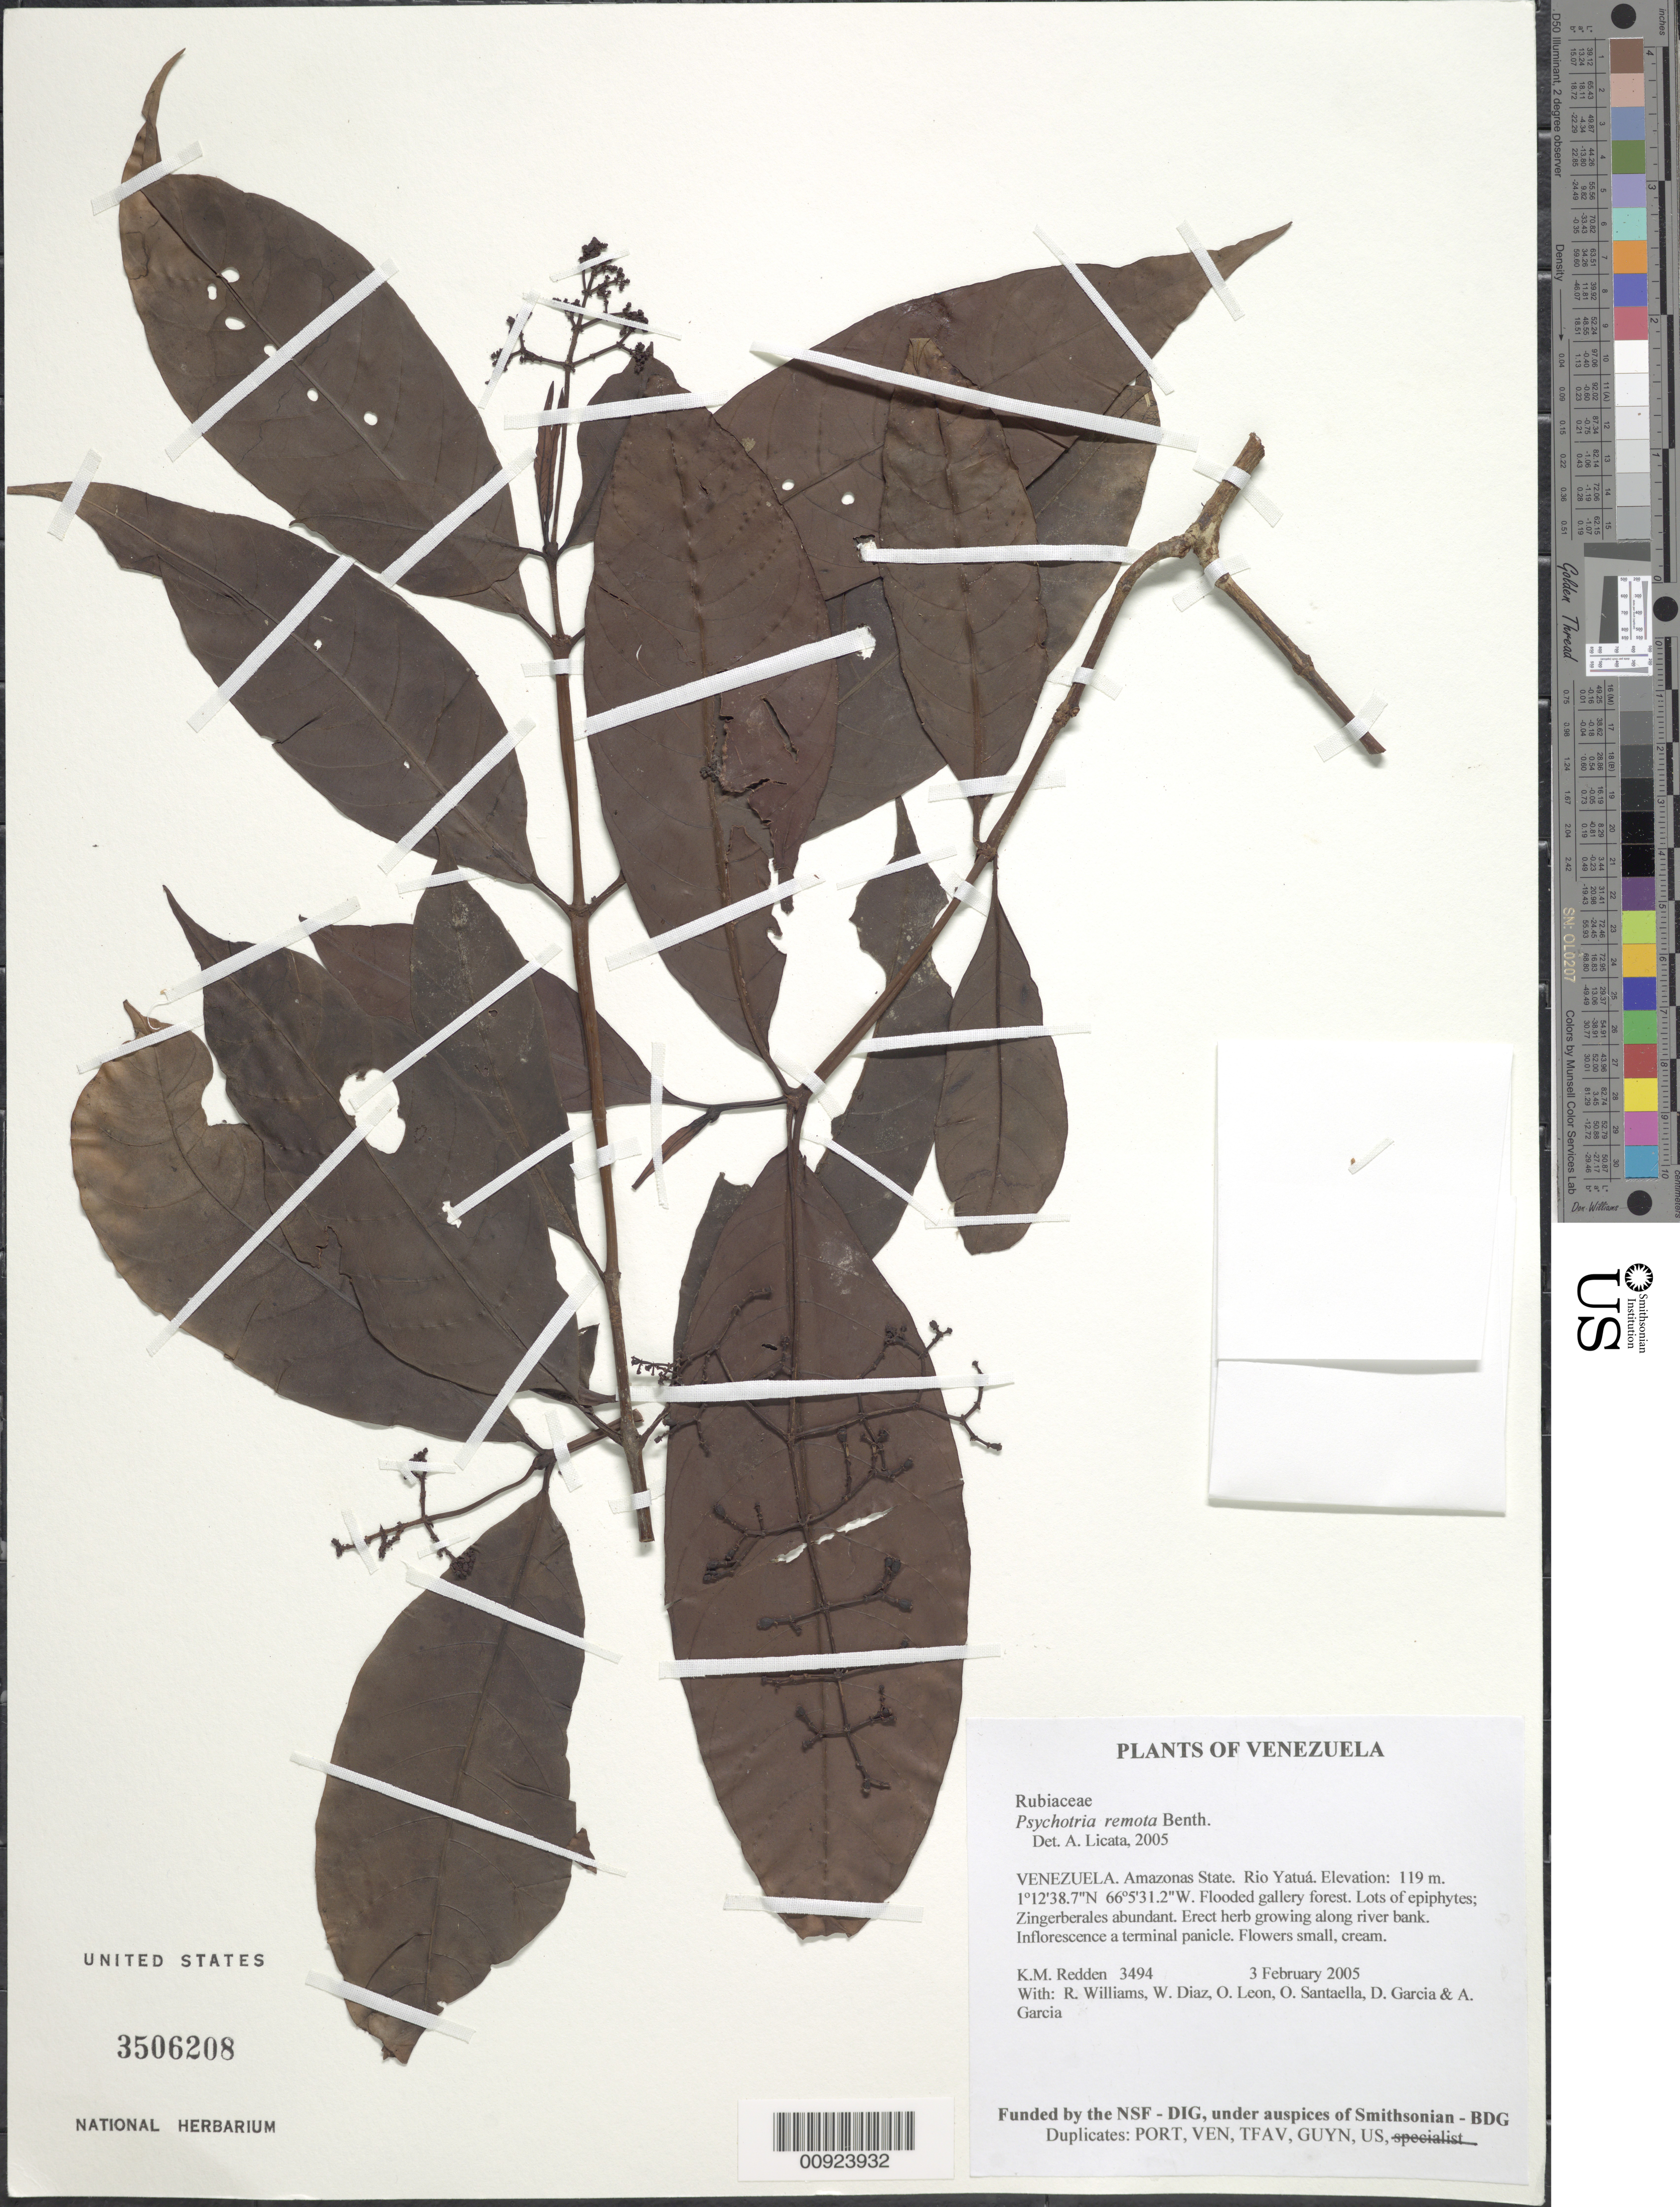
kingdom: Plantae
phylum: Tracheophyta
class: Magnoliopsida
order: Gentianales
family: Rubiaceae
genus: Psychotria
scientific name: Psychotria remota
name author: Benth.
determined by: Licata, A., (PORT), Univ. Nac. Exp. de los Llanos Ezequiel Zamora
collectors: K. M. Redden, R. Williams, W. Díaz P., O. León, O. Santaella, D. Garcia & A. Garcia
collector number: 3494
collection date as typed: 3 February 2005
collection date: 2005-02-03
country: Venezuela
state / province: Amazonas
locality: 15 - Rio Yatuá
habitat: Flooded gallery forest. Lots of epiphytes; Zingerberales abundant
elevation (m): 119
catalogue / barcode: US 3506208